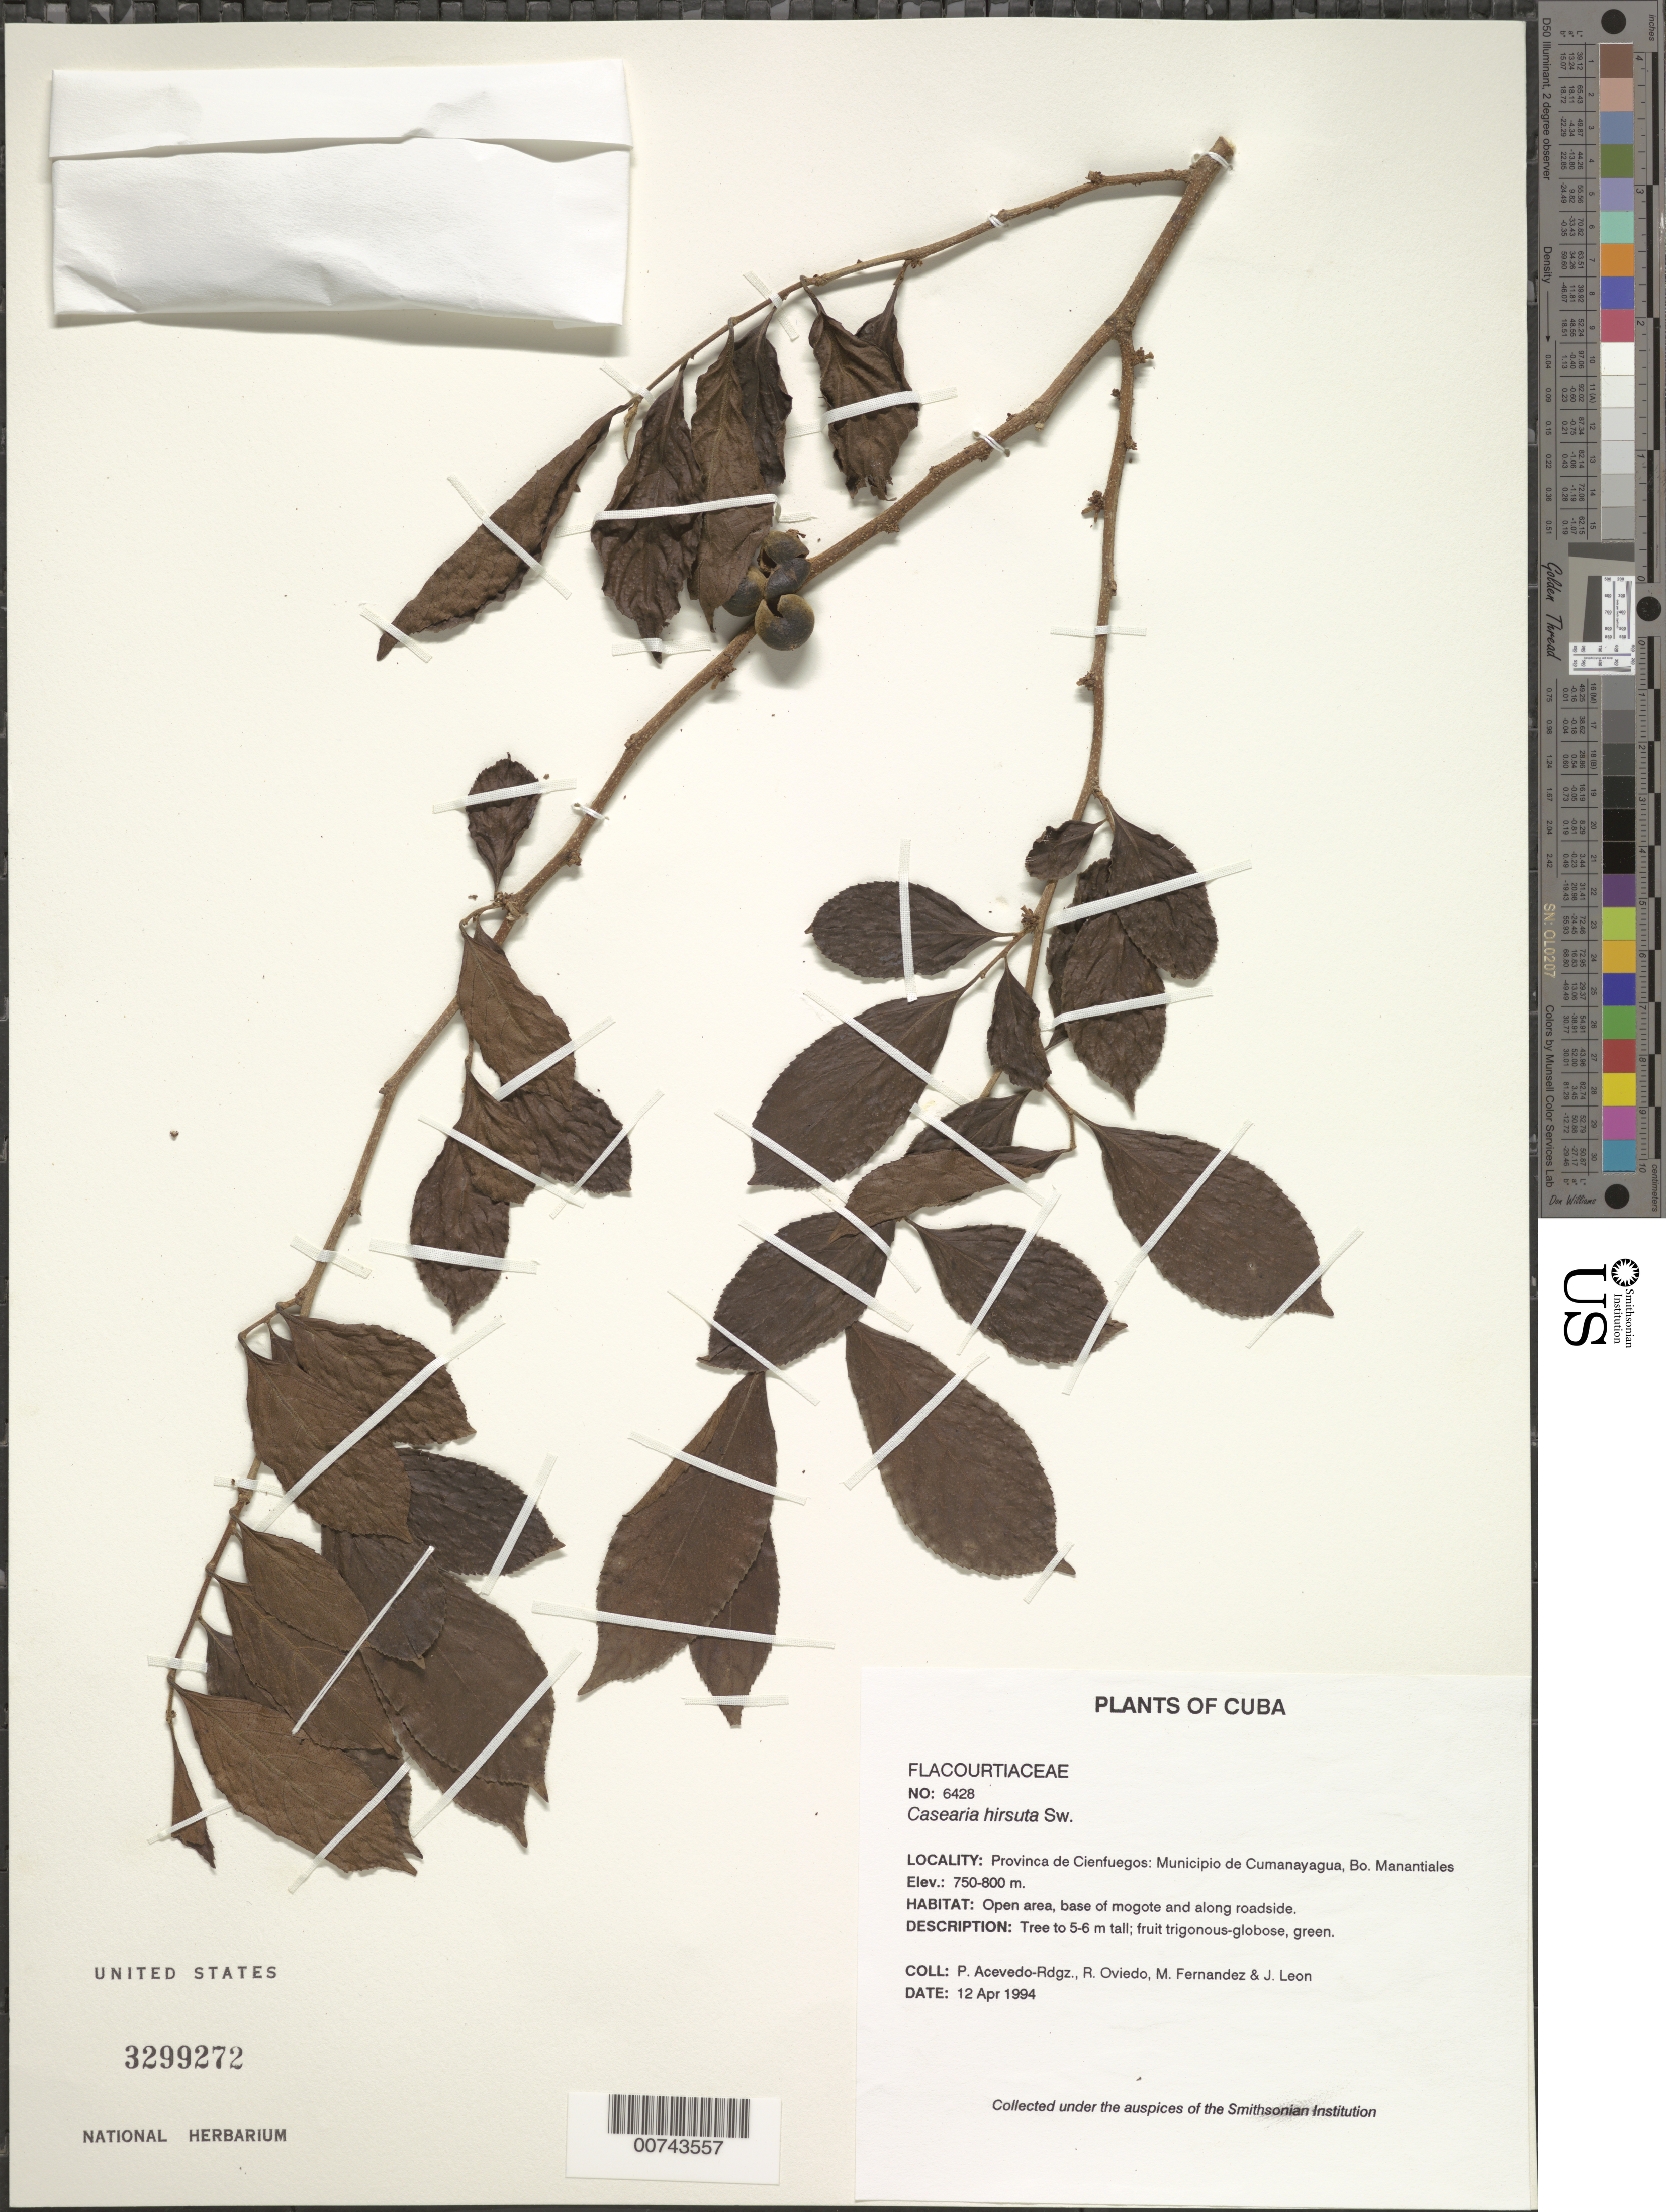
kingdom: Plantae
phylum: Tracheophyta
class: Magnoliopsida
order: Malpighiales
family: Salicaceae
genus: Casearia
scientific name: Casearia hirsuta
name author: Sw.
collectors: P. Acevedo-Rodr., R. Oviedo, M. Fernández & J. León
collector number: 6428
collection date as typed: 12 Apr 1994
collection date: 1994-04-12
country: Cuba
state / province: Cienfuegos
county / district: Municipio de Cumanayagua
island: Cuba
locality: Bo Manantiales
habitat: Open area, base of mogote and along roadside.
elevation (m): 750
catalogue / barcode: US 3266272